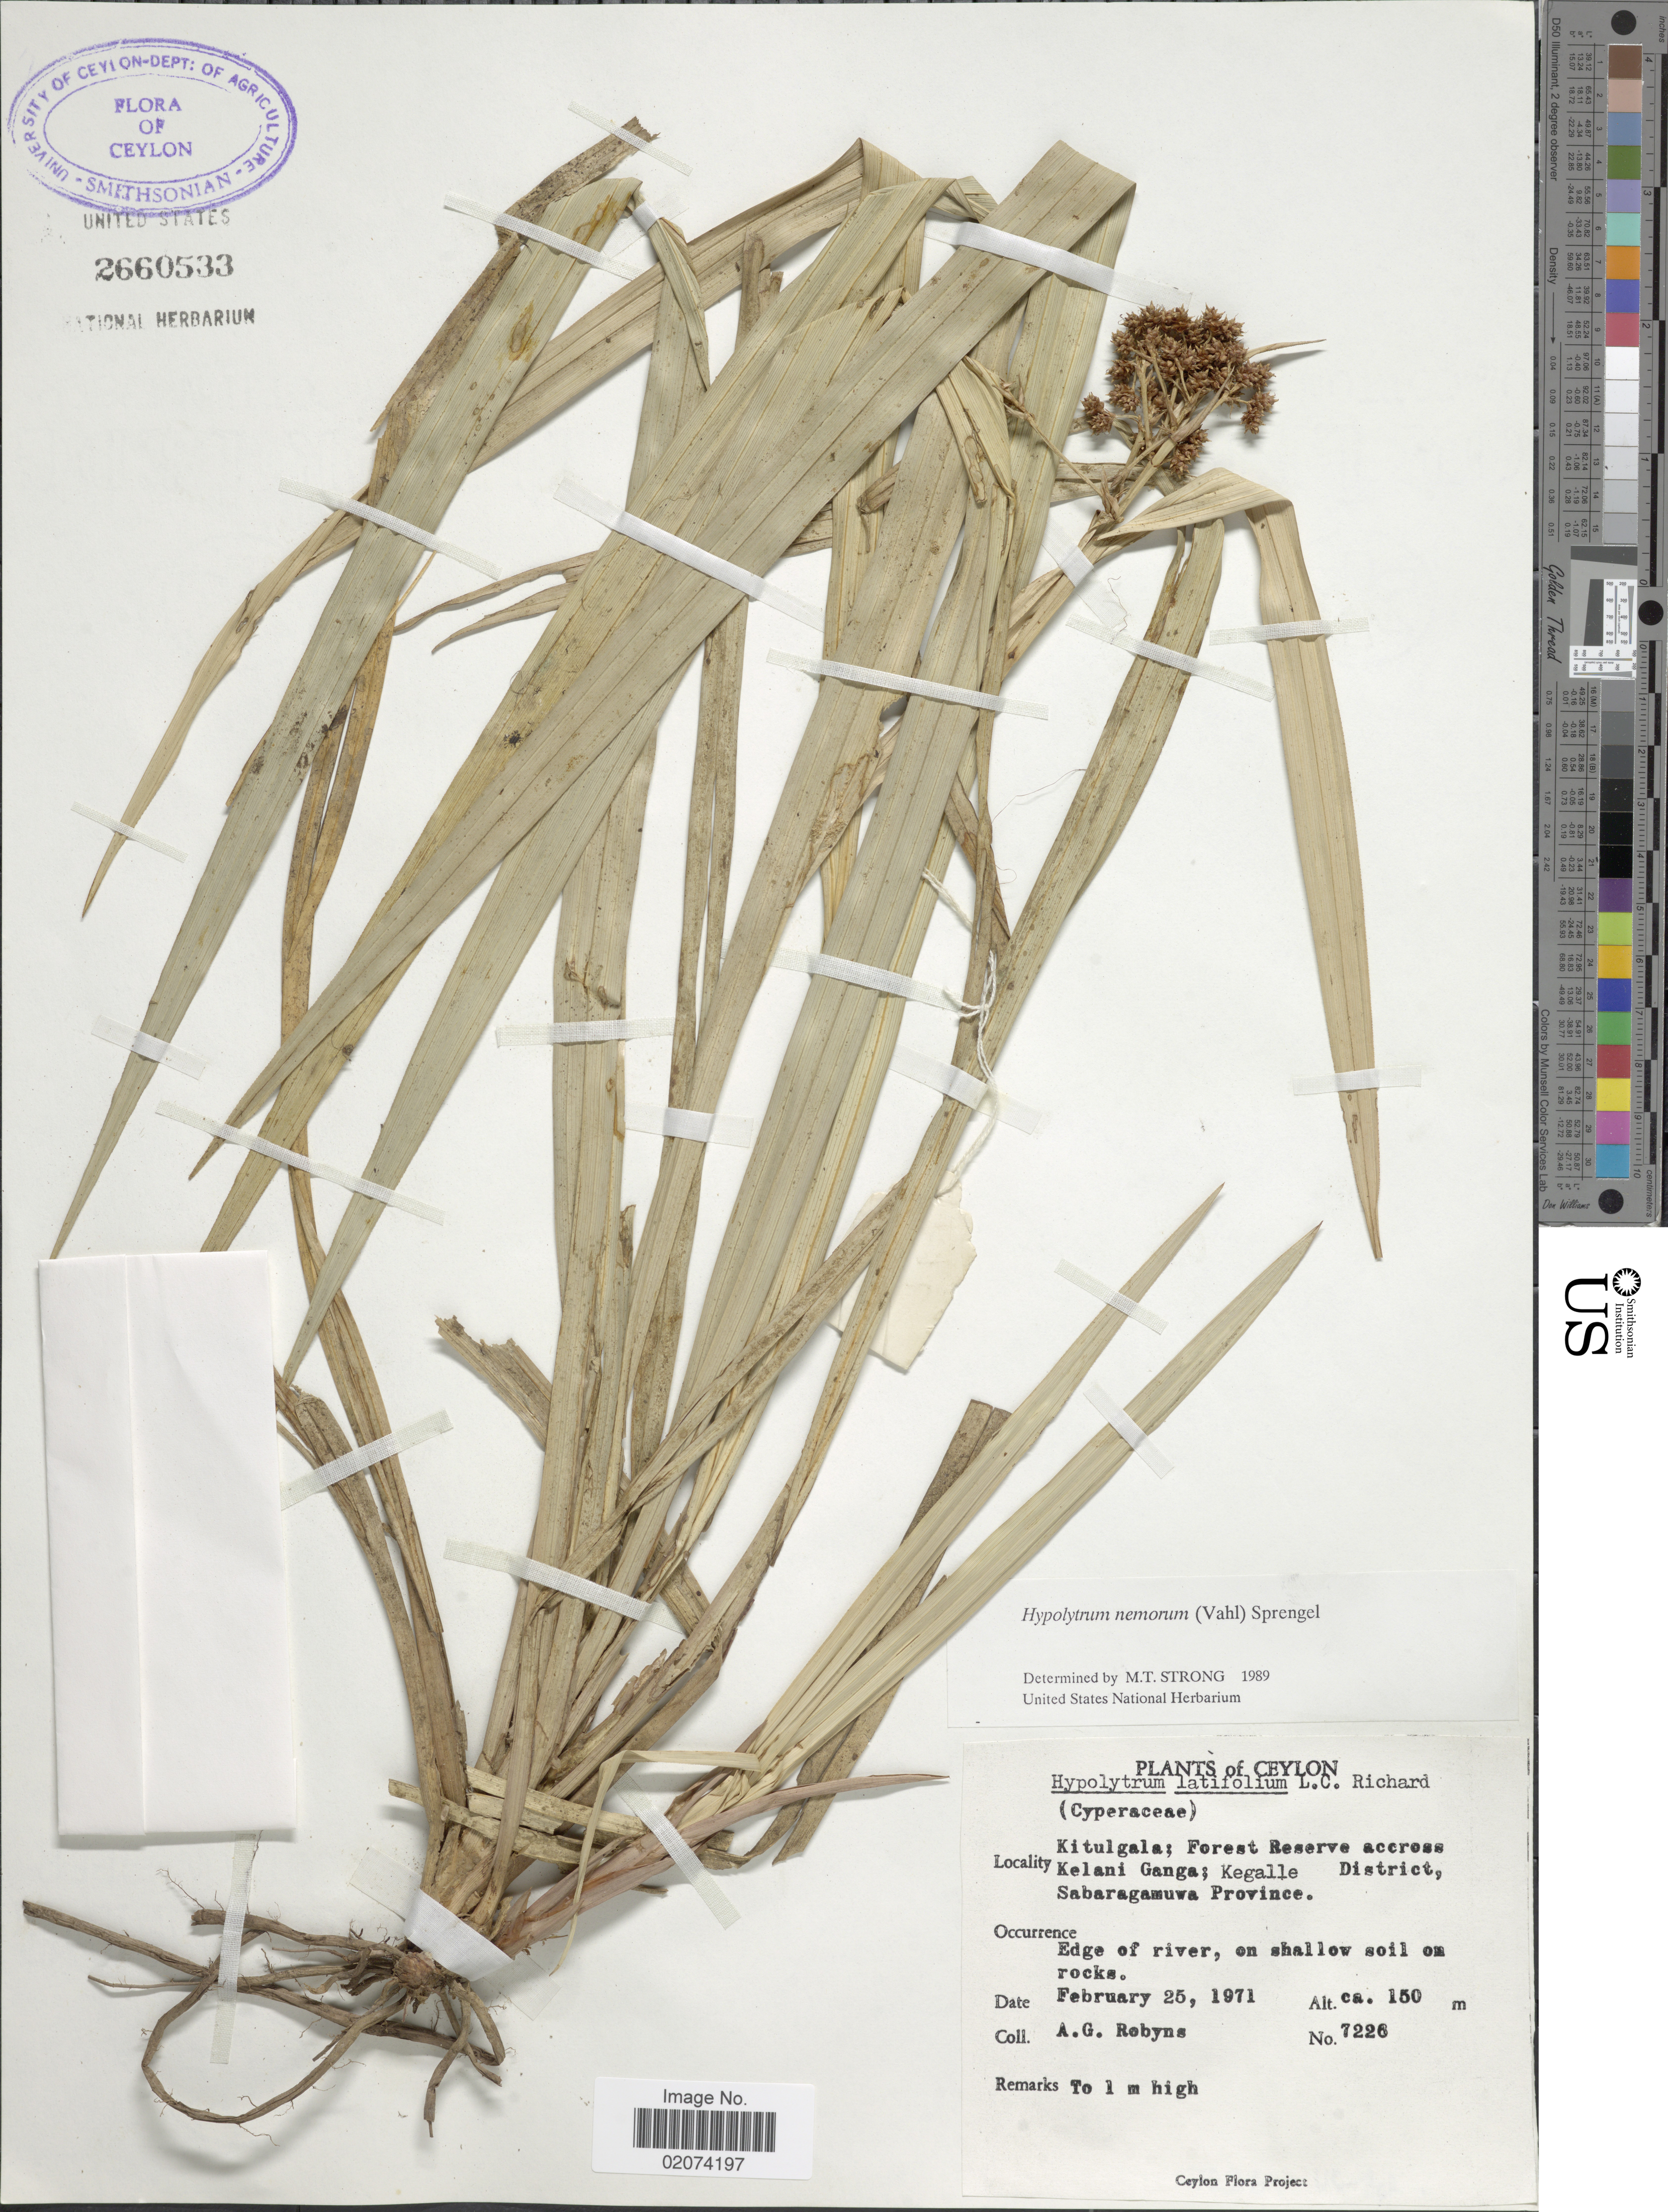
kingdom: Plantae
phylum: Tracheophyta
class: Liliopsida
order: Poales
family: Cyperaceae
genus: Hypolytrum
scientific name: Hypolytrum nemorum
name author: (Vahl) Spreng.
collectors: A. Robyns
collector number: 7226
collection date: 1971-02-25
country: Sri Lanka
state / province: Sabaragamuwa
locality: Ceylon. Kitulgala; Forest Reserve across Kelani Ganga; Kegalle District, Sabaragamuwa Province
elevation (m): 150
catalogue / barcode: US 2660533